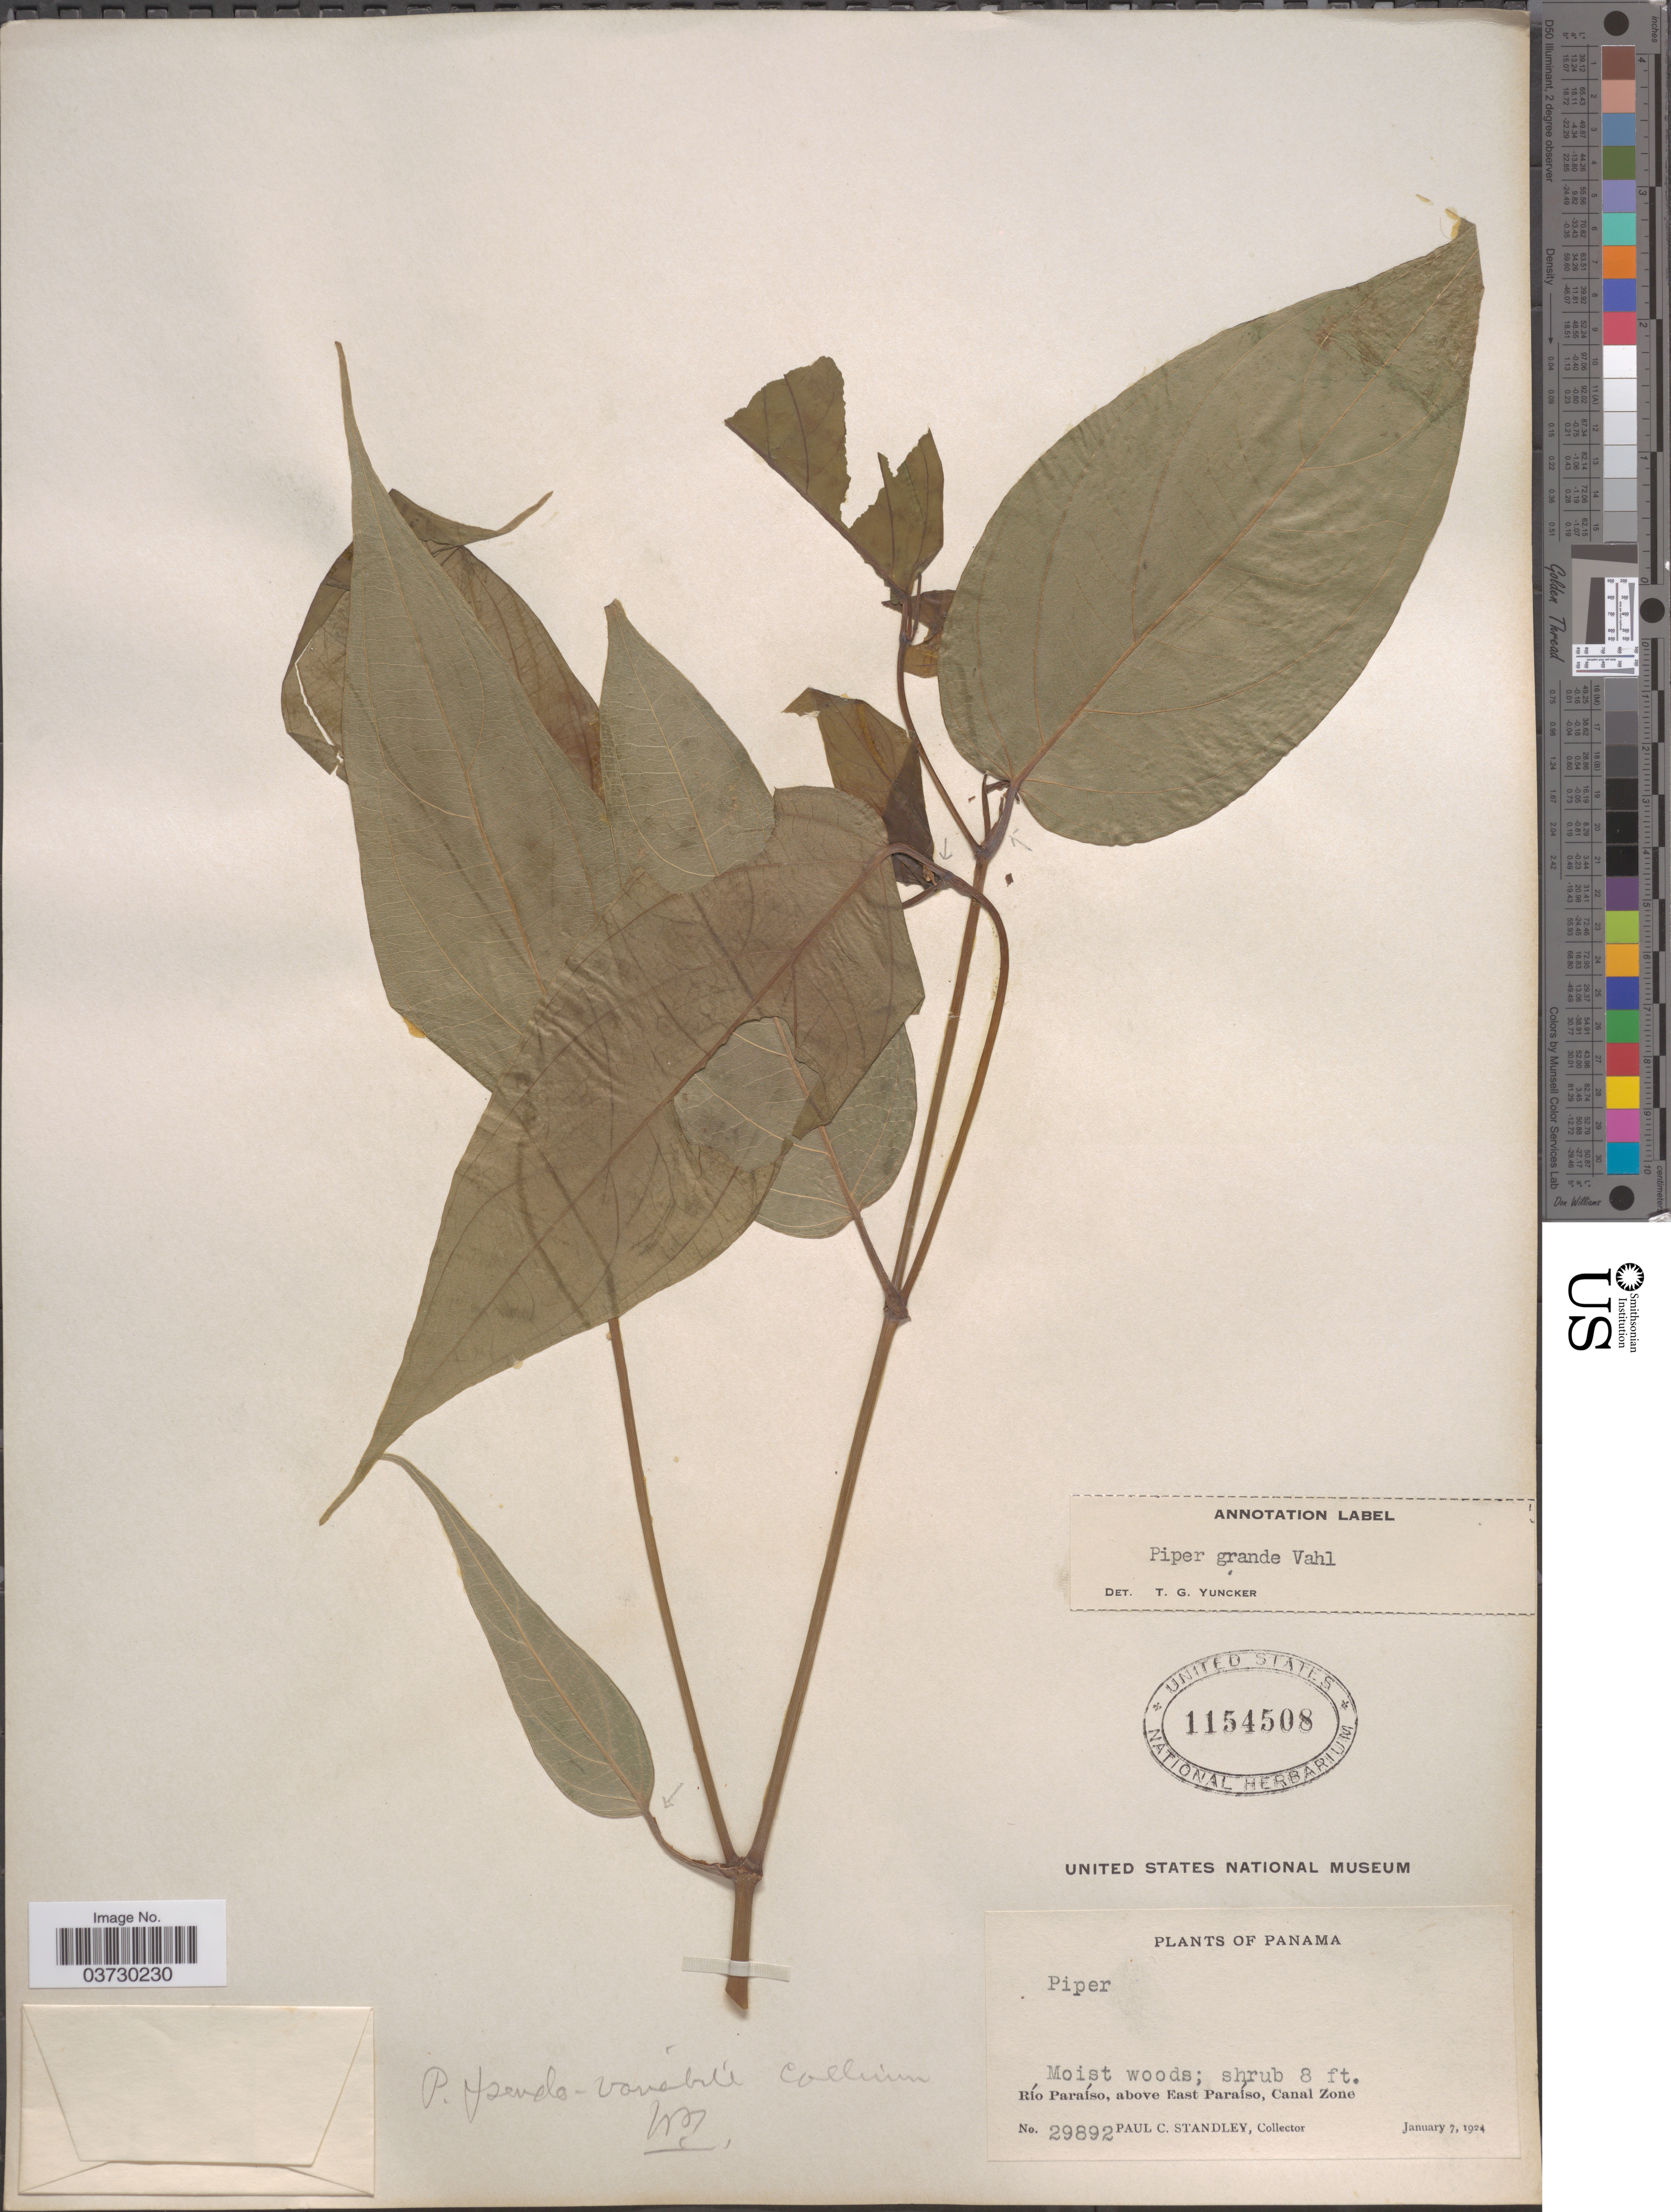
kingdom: Plantae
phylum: Tracheophyta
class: Magnoliopsida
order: Piperales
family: Piperaceae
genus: Piper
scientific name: Piper grande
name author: Vahl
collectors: P. C. Standley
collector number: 29892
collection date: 1924-01-07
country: Panama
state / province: Colón / Panamá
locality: Río Paraíso, above East Paraíso, Canal Zone.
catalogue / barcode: US 1154508